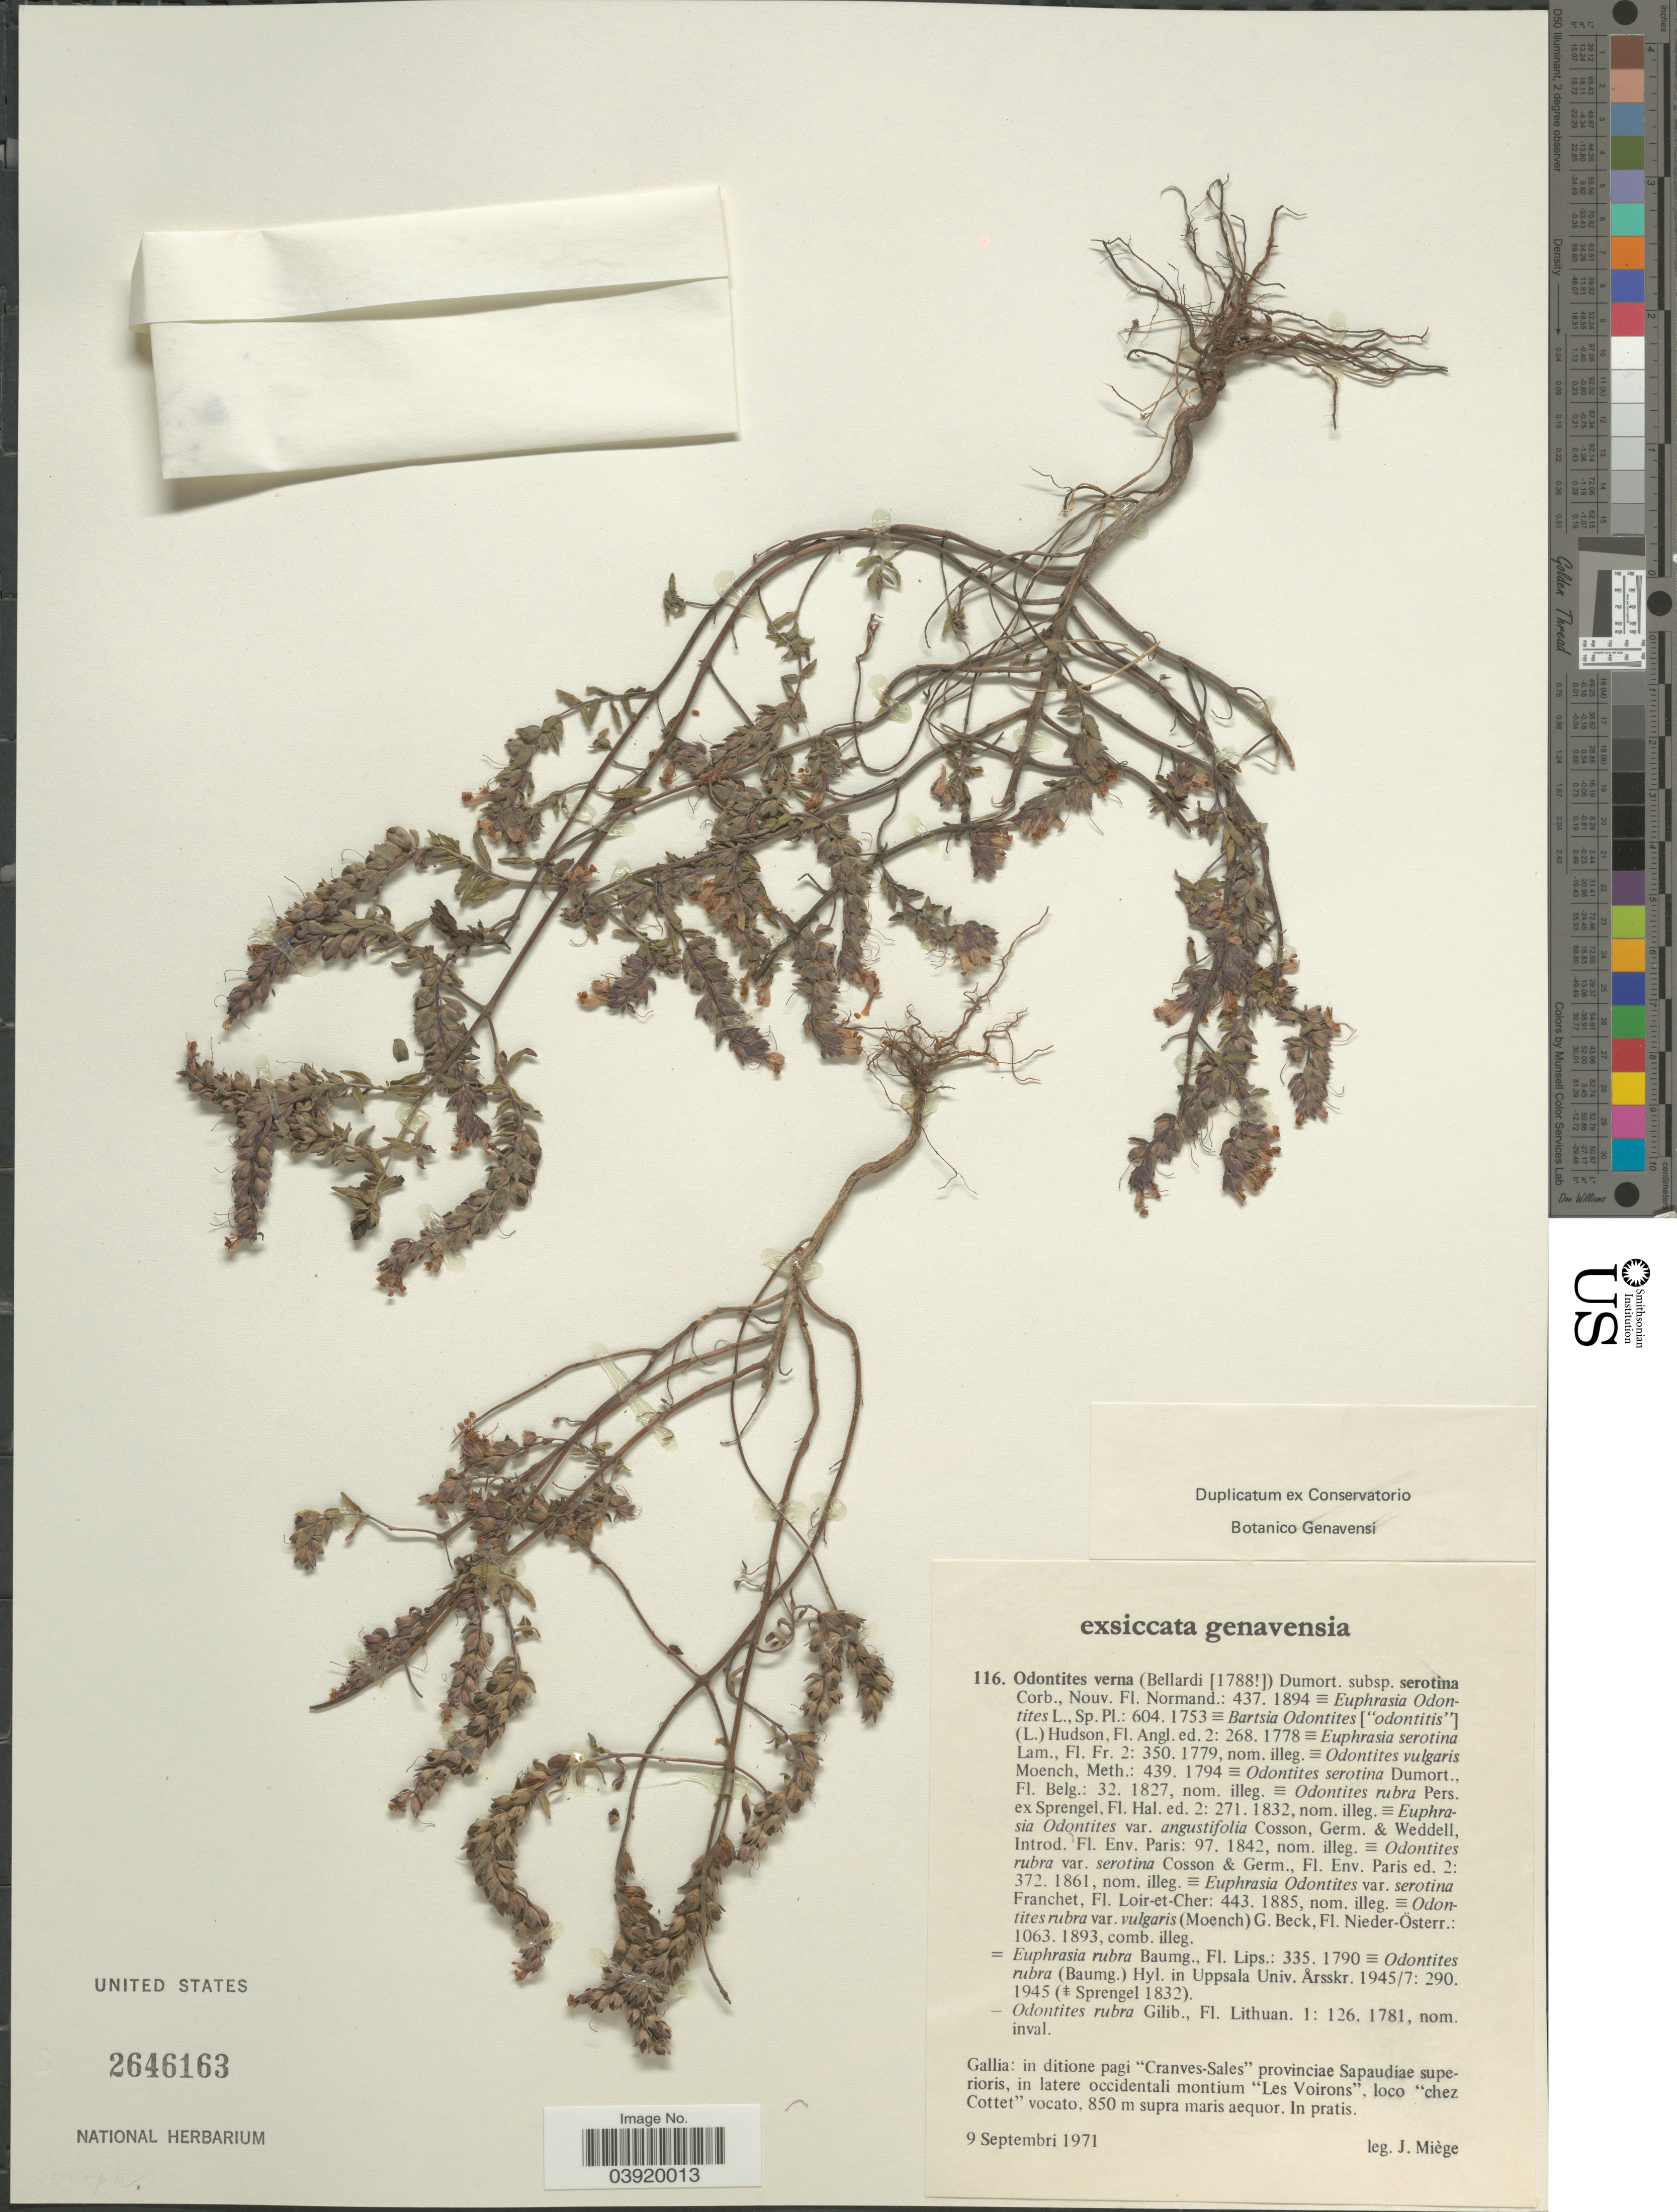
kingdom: Plantae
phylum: Tracheophyta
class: Magnoliopsida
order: Lamiales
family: Orobanchaceae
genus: Odontites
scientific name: Odontites vulgaris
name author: Moench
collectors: J. Miége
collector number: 116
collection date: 1971-09-09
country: France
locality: Gallia: in ditione pagi "Cranves-Sales" provinciae Sapaudiae superioris, in latere occidentali montium "Les Voirons", loco "chez Cottet" vocato.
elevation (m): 850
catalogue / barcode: US 2646163